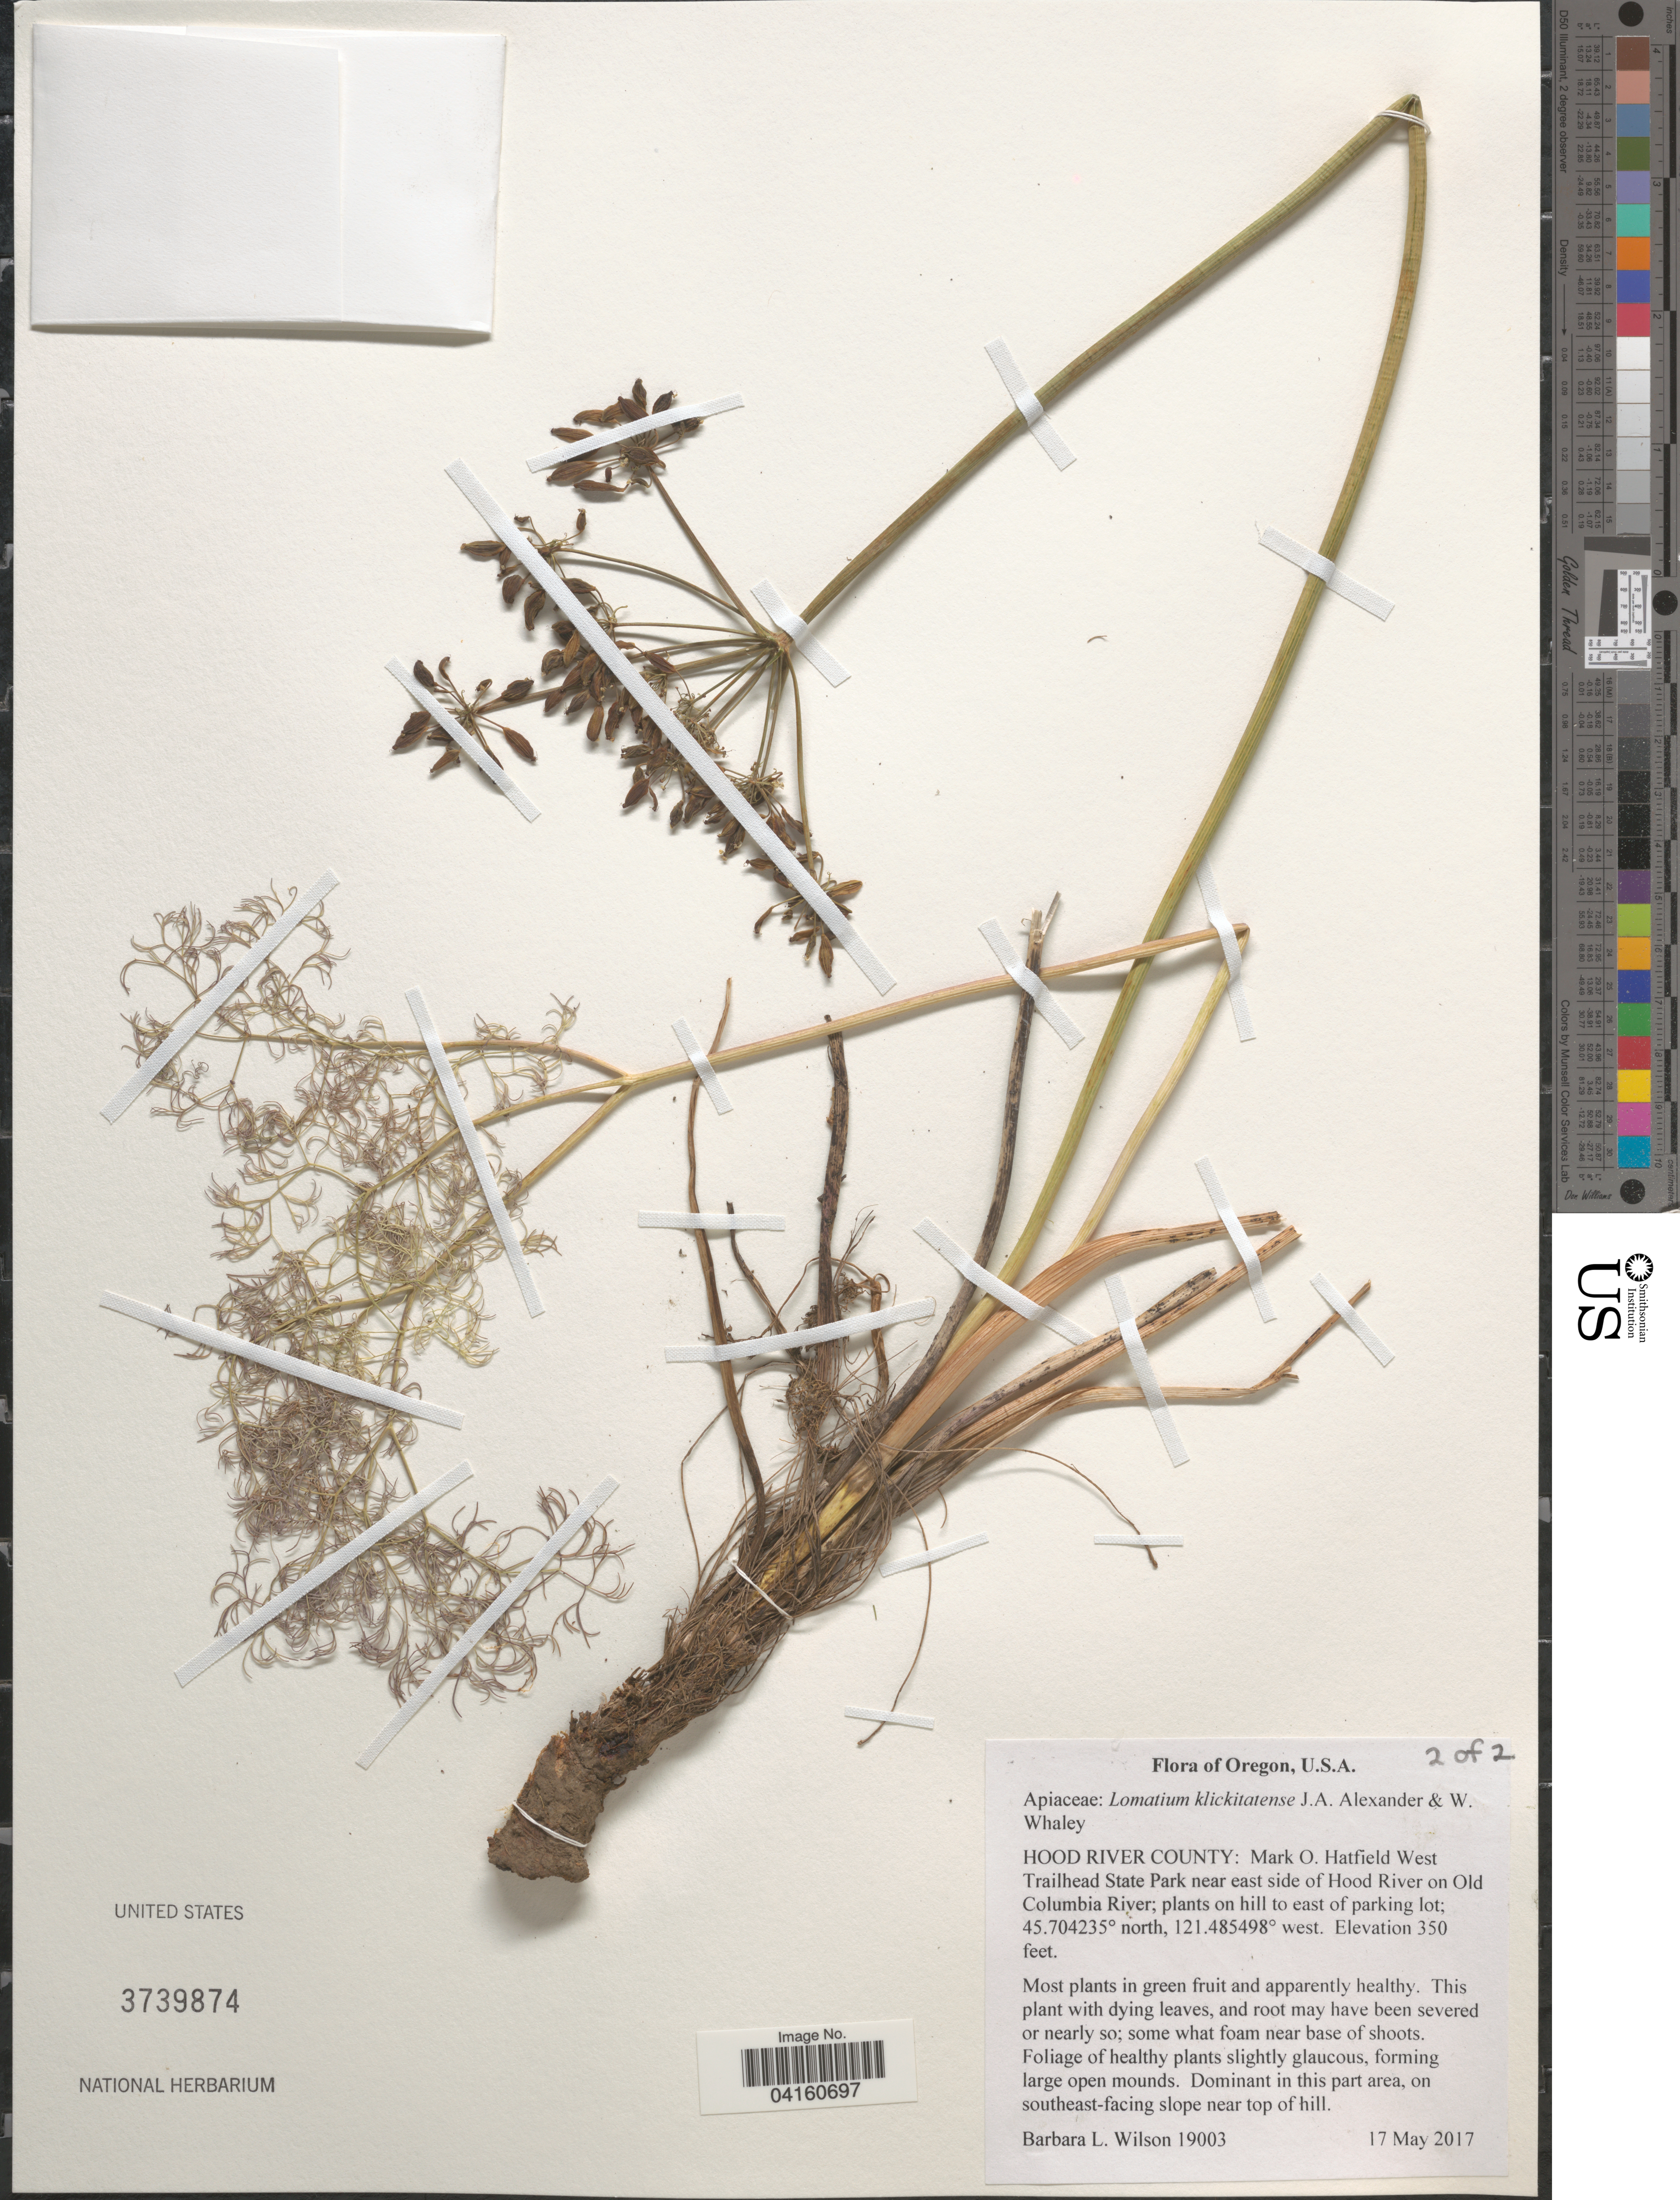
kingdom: Plantae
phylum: Tracheophyta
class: Magnoliopsida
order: Apiales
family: Apiaceae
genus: Lomatium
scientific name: Lomatium klickitatense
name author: J.A. Alexander & W. Whaley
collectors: B. L. Wilson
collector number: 19003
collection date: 2017-05-17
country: United States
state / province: Oregon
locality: Hood River County: Mark O. Hatfield West Trailhead State Park near east side of Hood River on Old Columbia River; plants on hill to east of parking lot.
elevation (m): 107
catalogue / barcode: US 3739874